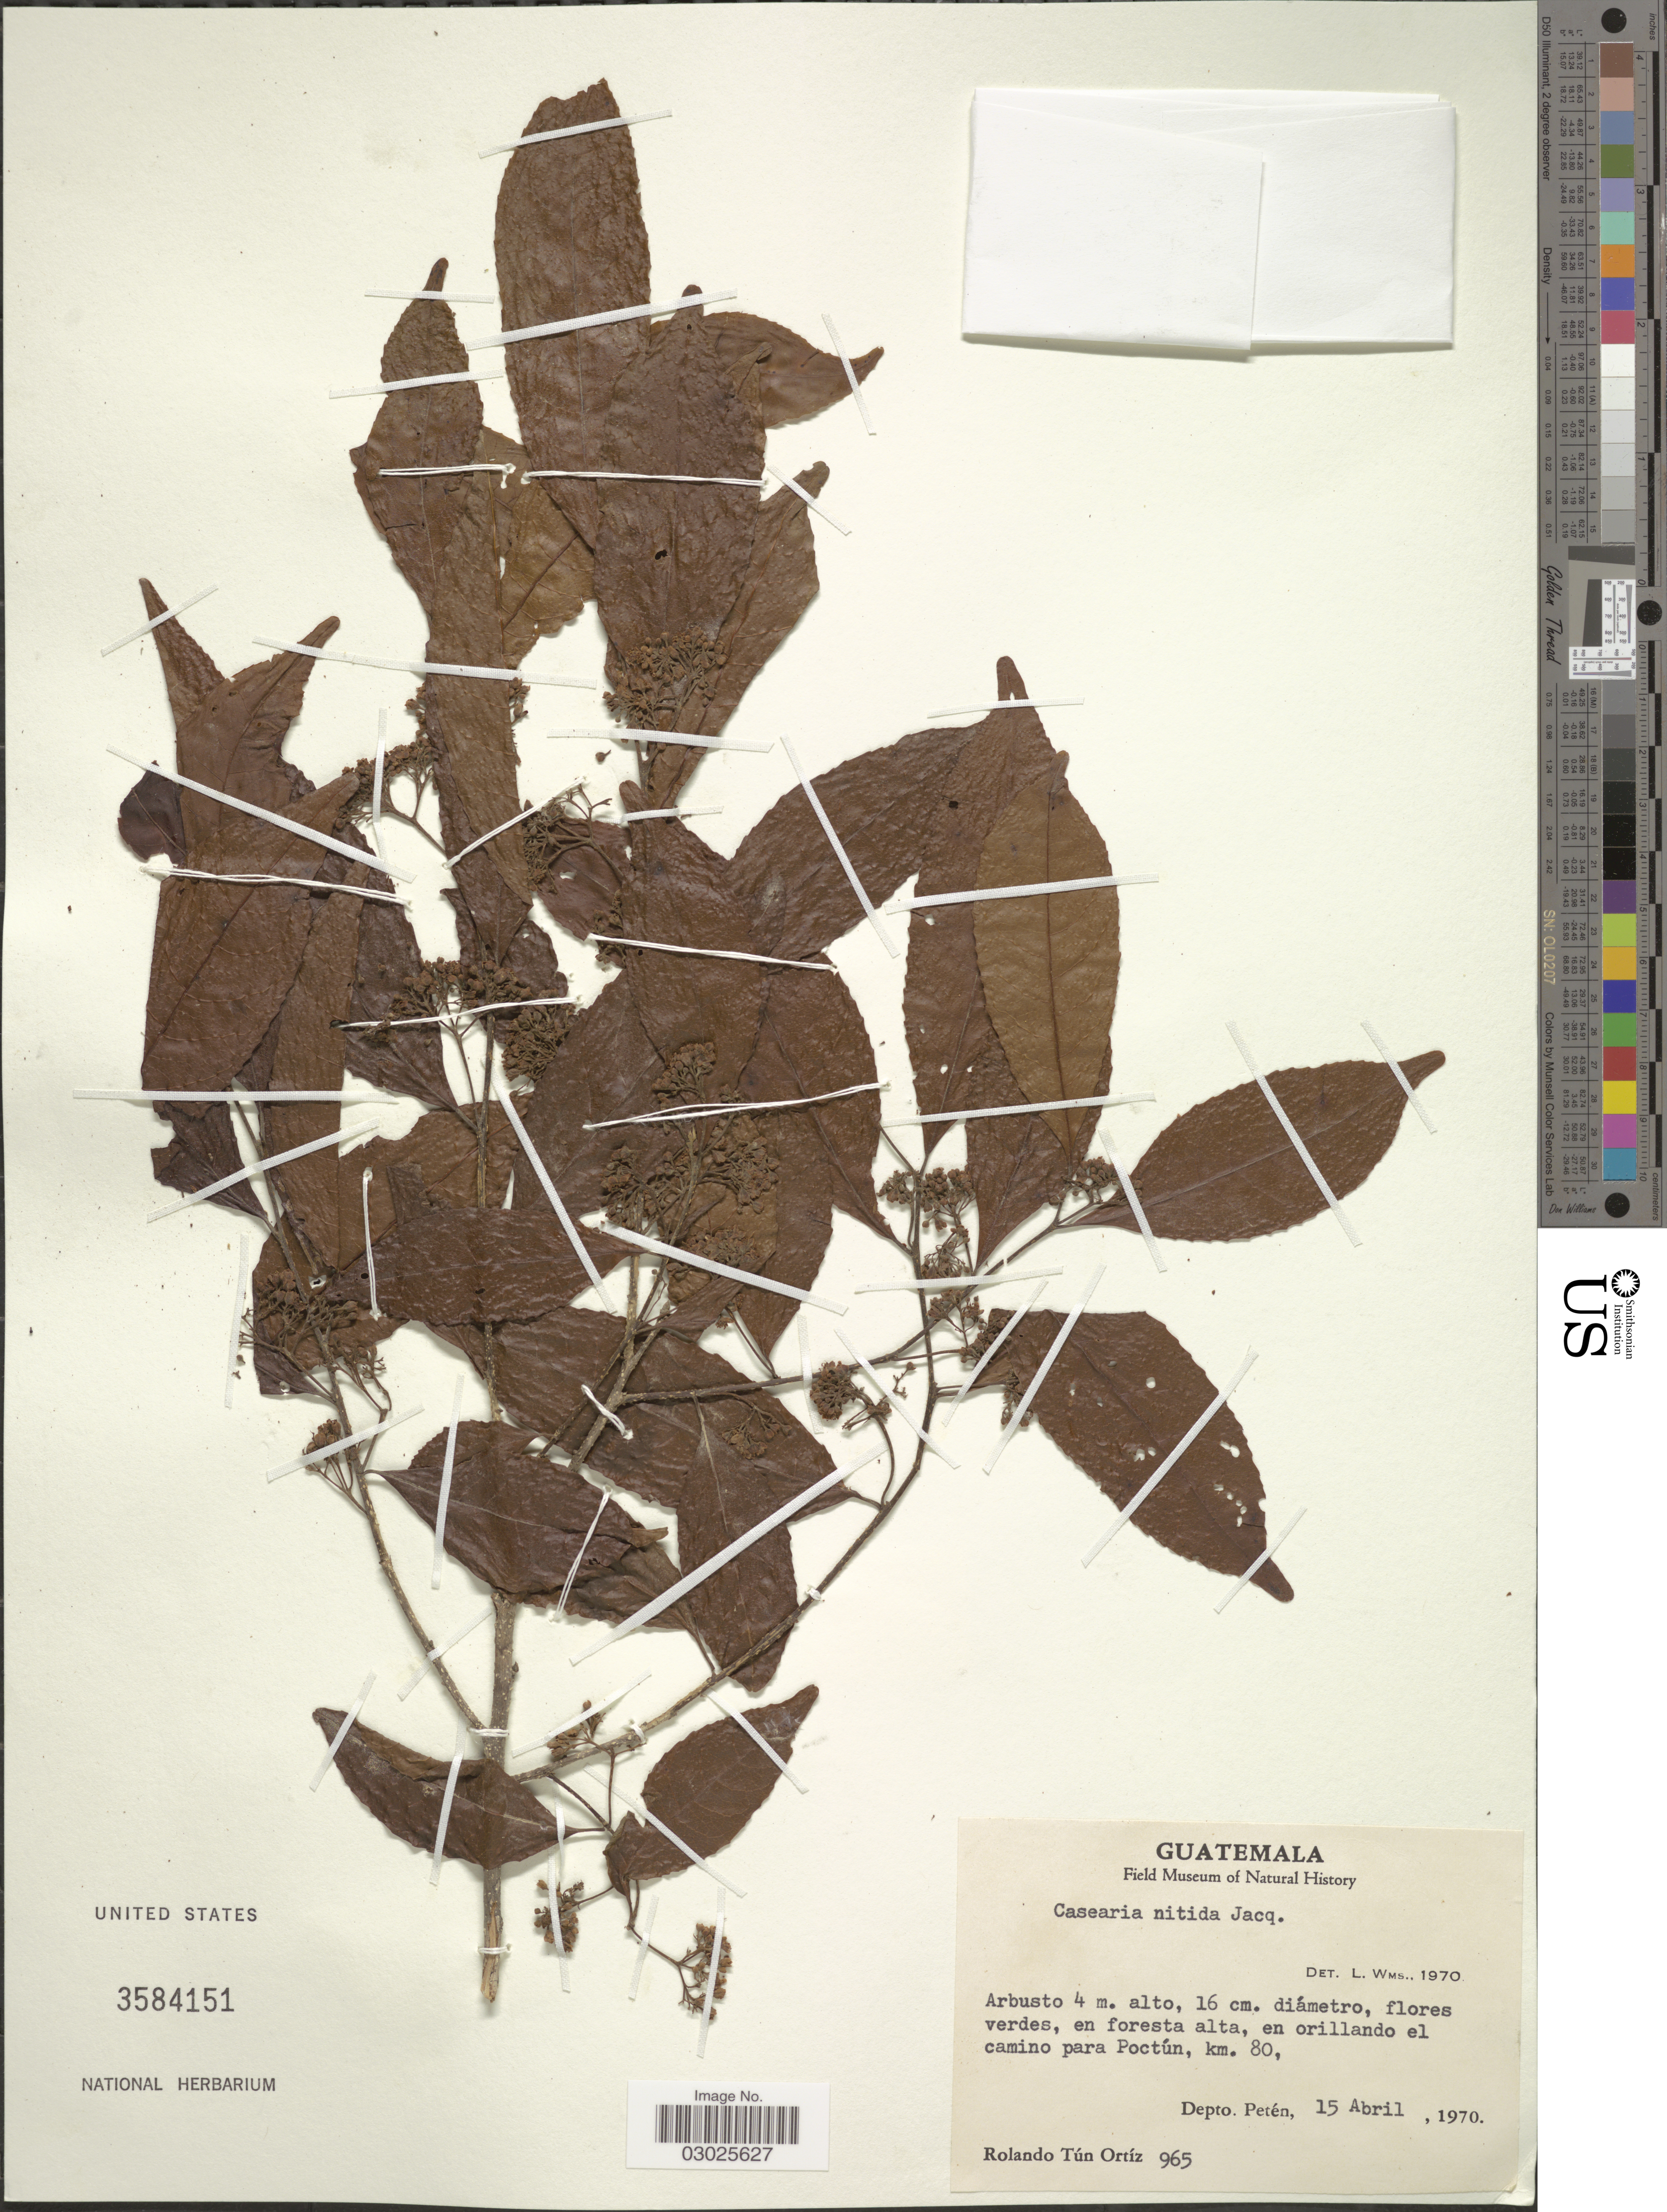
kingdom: Plantae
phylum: Tracheophyta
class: Magnoliopsida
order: Malpighiales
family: Salicaceae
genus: Casearia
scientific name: Casearia nitida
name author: (L.) Jacq.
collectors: R. T. Ortíz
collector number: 965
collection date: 1970-04-15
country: Guatemala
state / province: El Petén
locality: En orillando el camino para Poctún, km 80, Depto. Petén.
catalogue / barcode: US 3584151